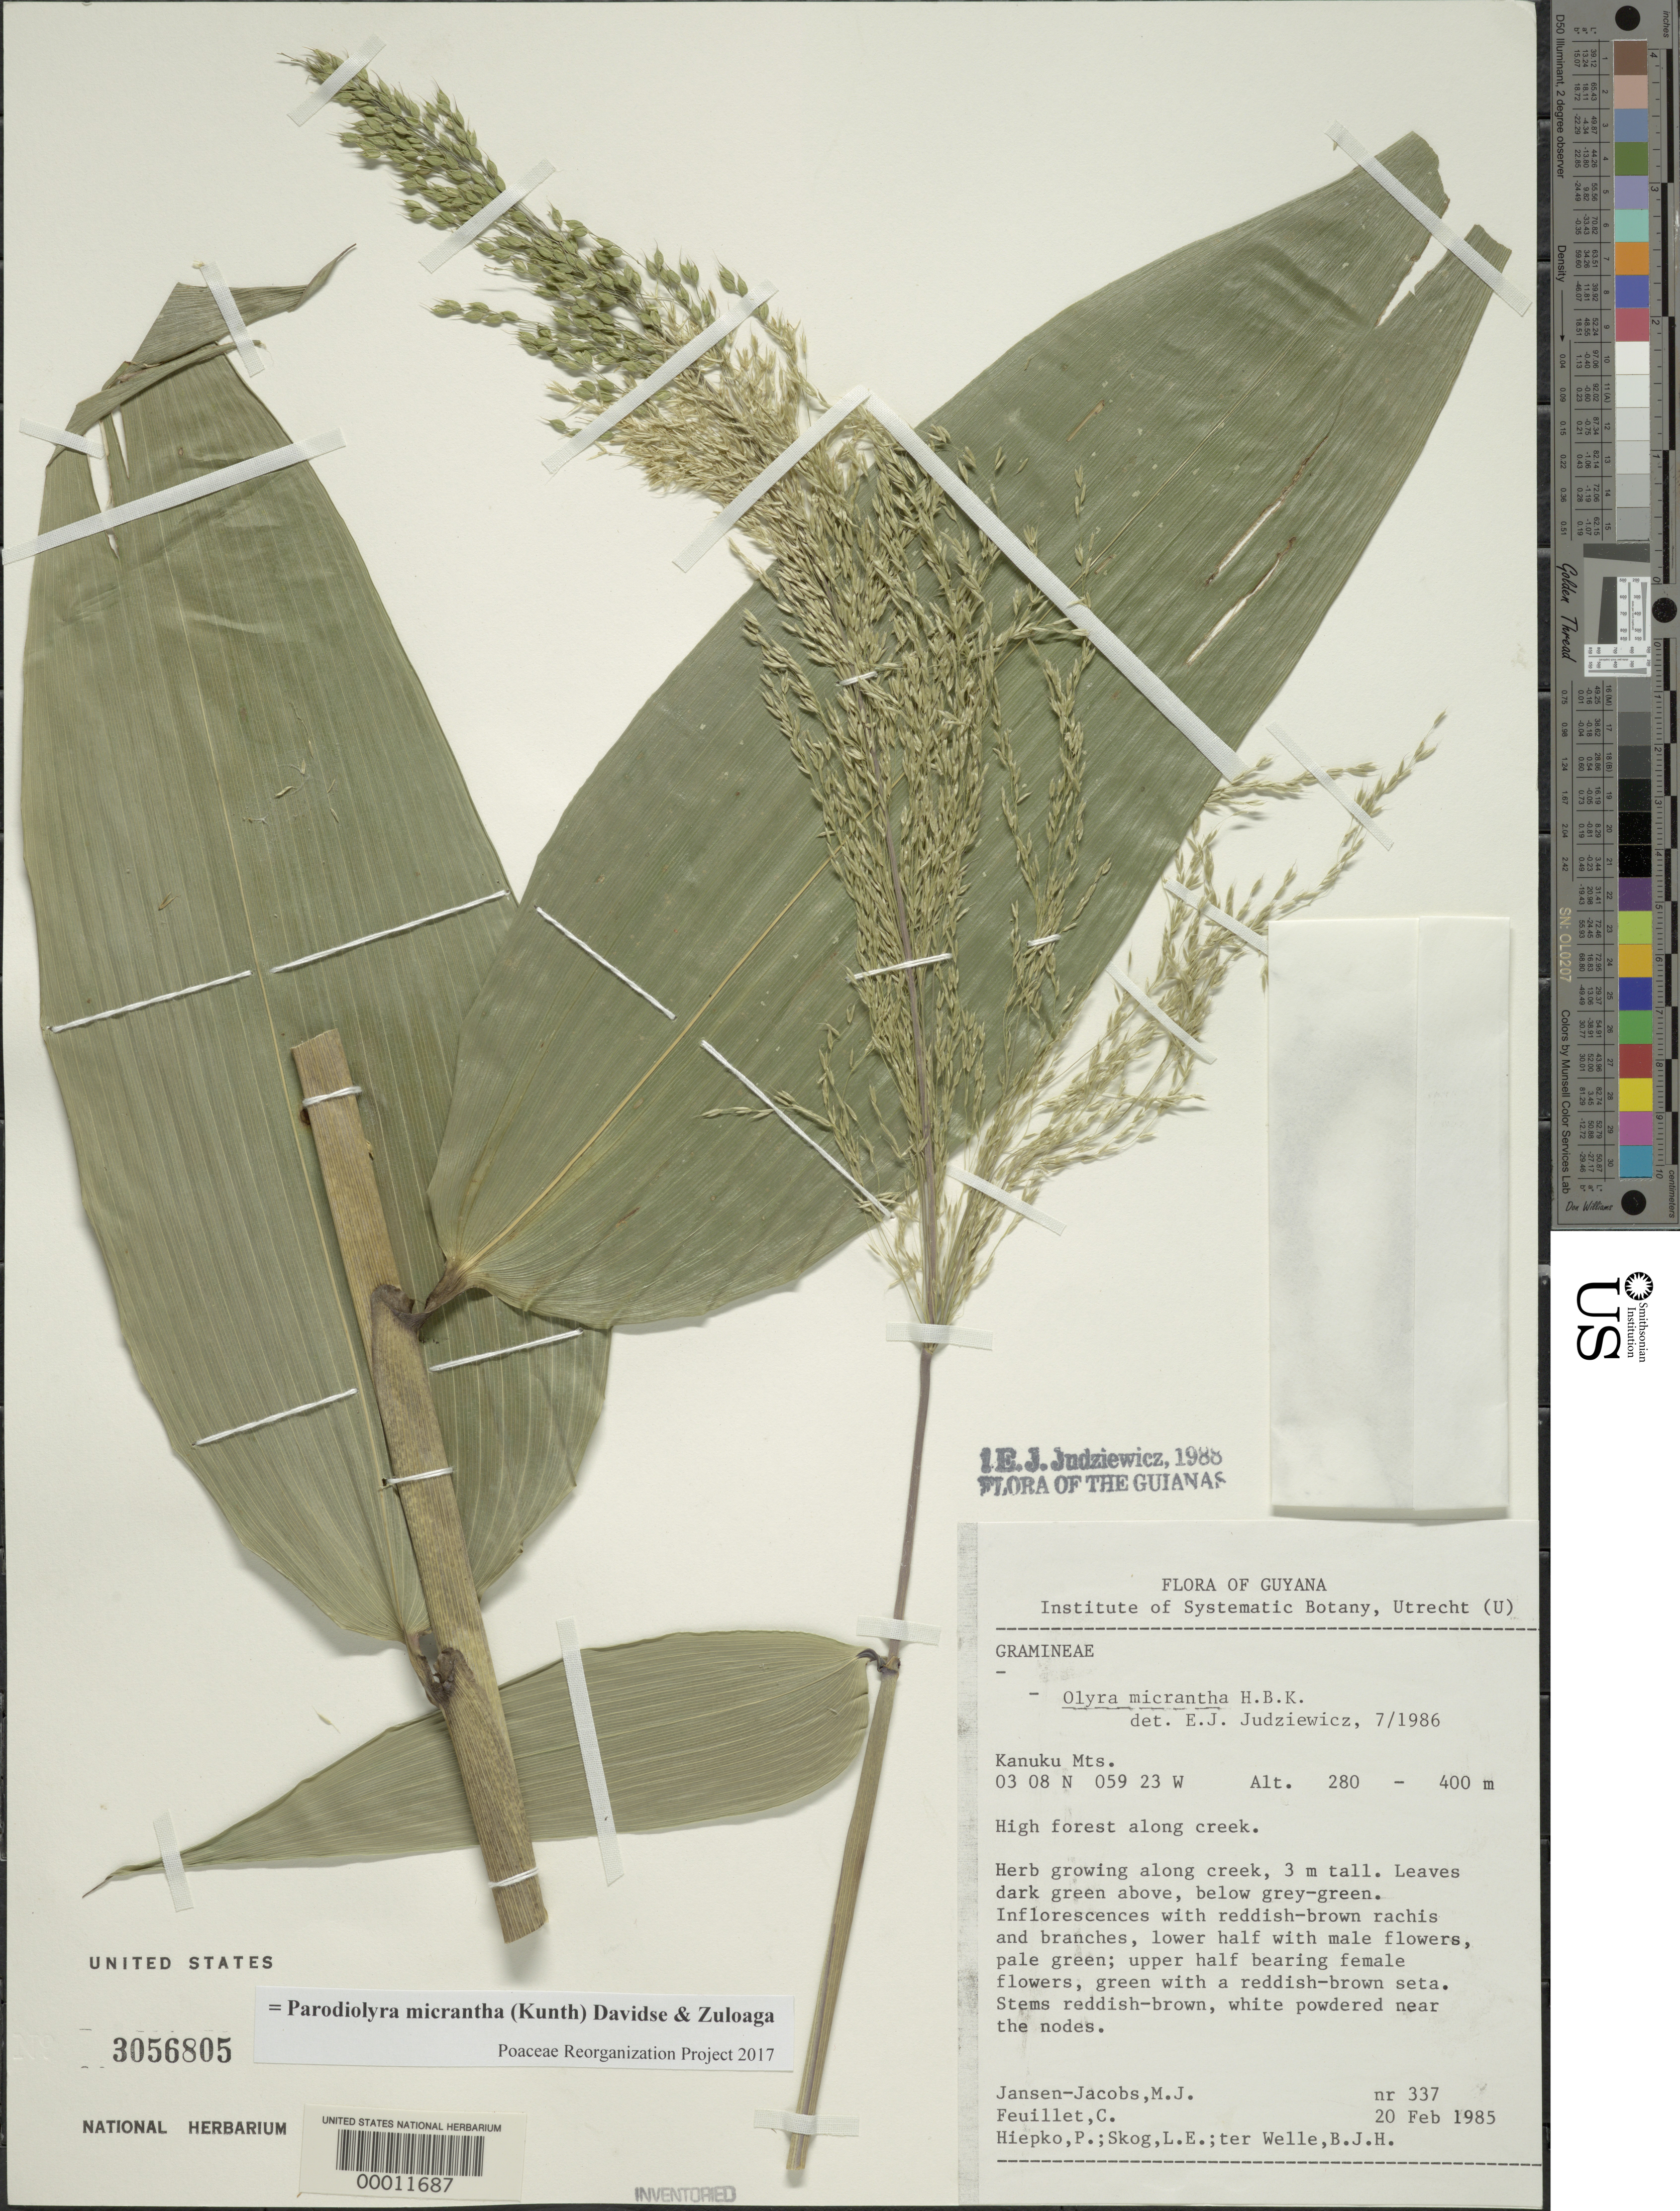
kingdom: Plantae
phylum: Tracheophyta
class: Liliopsida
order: Poales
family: Poaceae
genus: Parodiolyra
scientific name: Parodiolyra micrantha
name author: (Kunth) Davidse & Zuloaga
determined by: Poaceae Reorganization Project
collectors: M. J. Jansen-Jacobs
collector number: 337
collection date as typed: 20 Feb 1985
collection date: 1985-02-20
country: Guyana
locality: Kanuku mts.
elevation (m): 280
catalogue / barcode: US 3056805